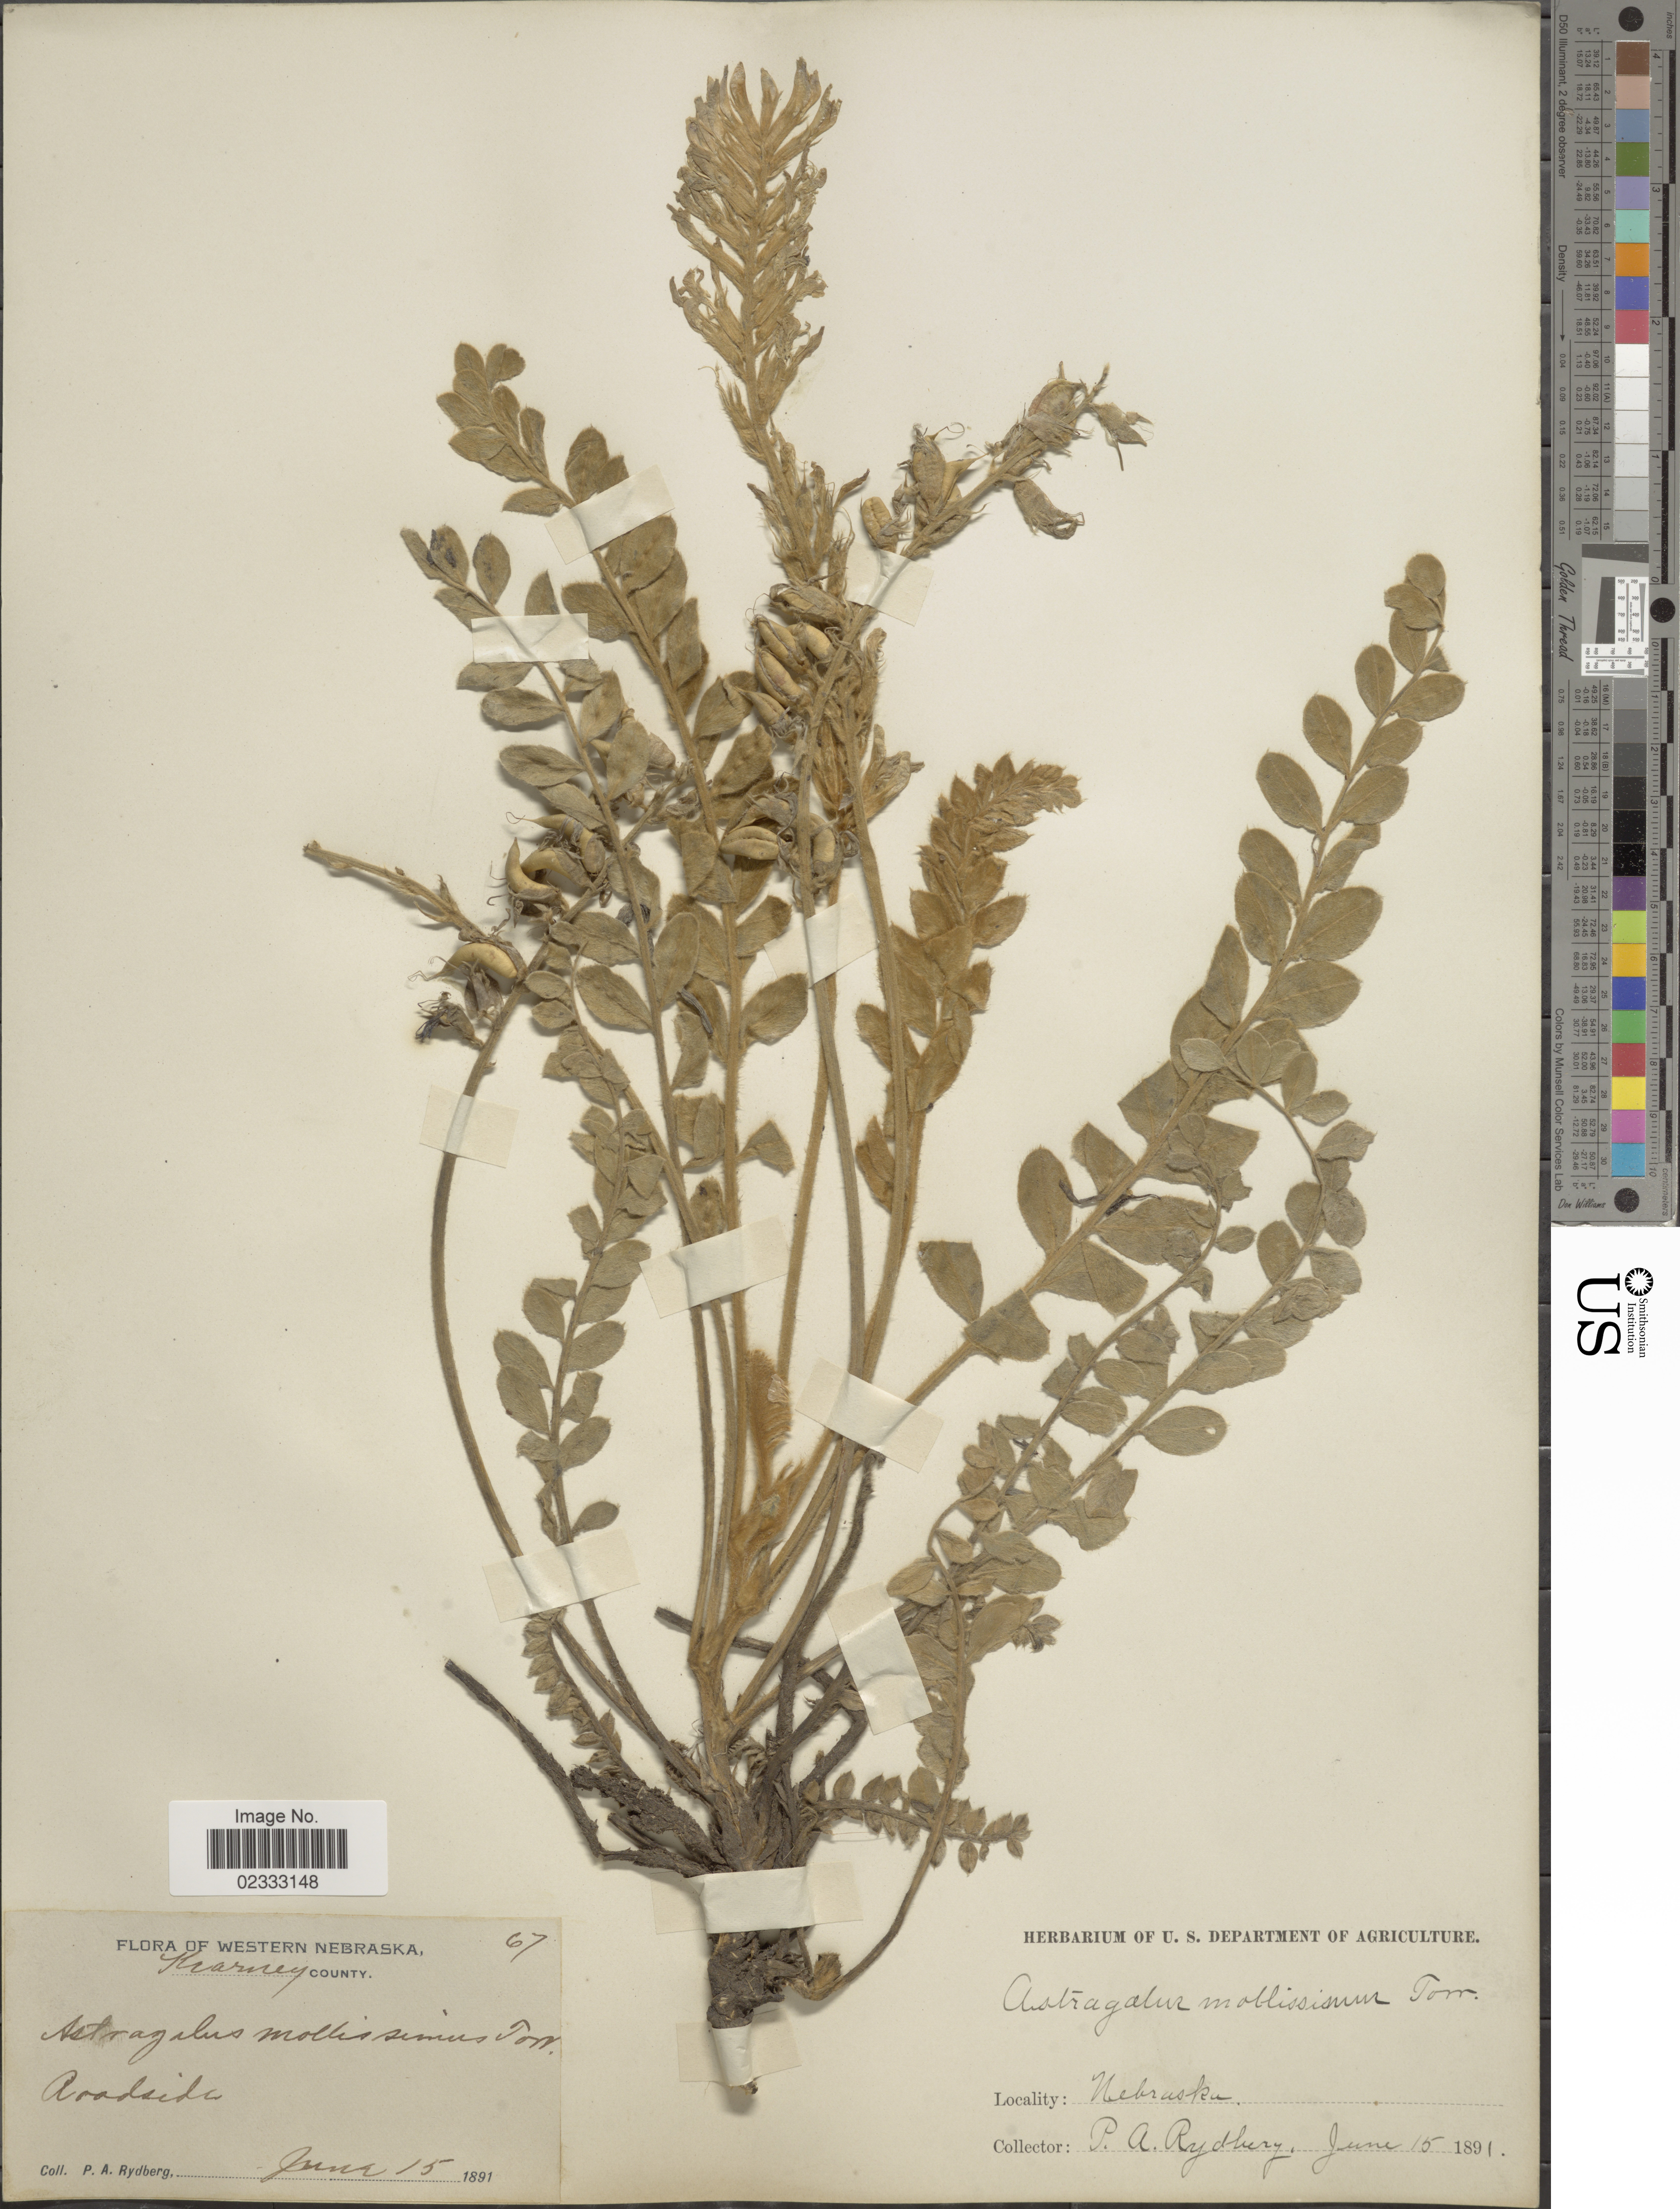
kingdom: Plantae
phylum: Tracheophyta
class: Magnoliopsida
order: Fabales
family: Fabaceae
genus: Astragalus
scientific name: Astragalus mollissimus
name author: Torr.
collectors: P. A. Rydberg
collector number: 67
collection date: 1891-06-15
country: United States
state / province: Nebraska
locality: Nebraska, Roadside. Kearney.